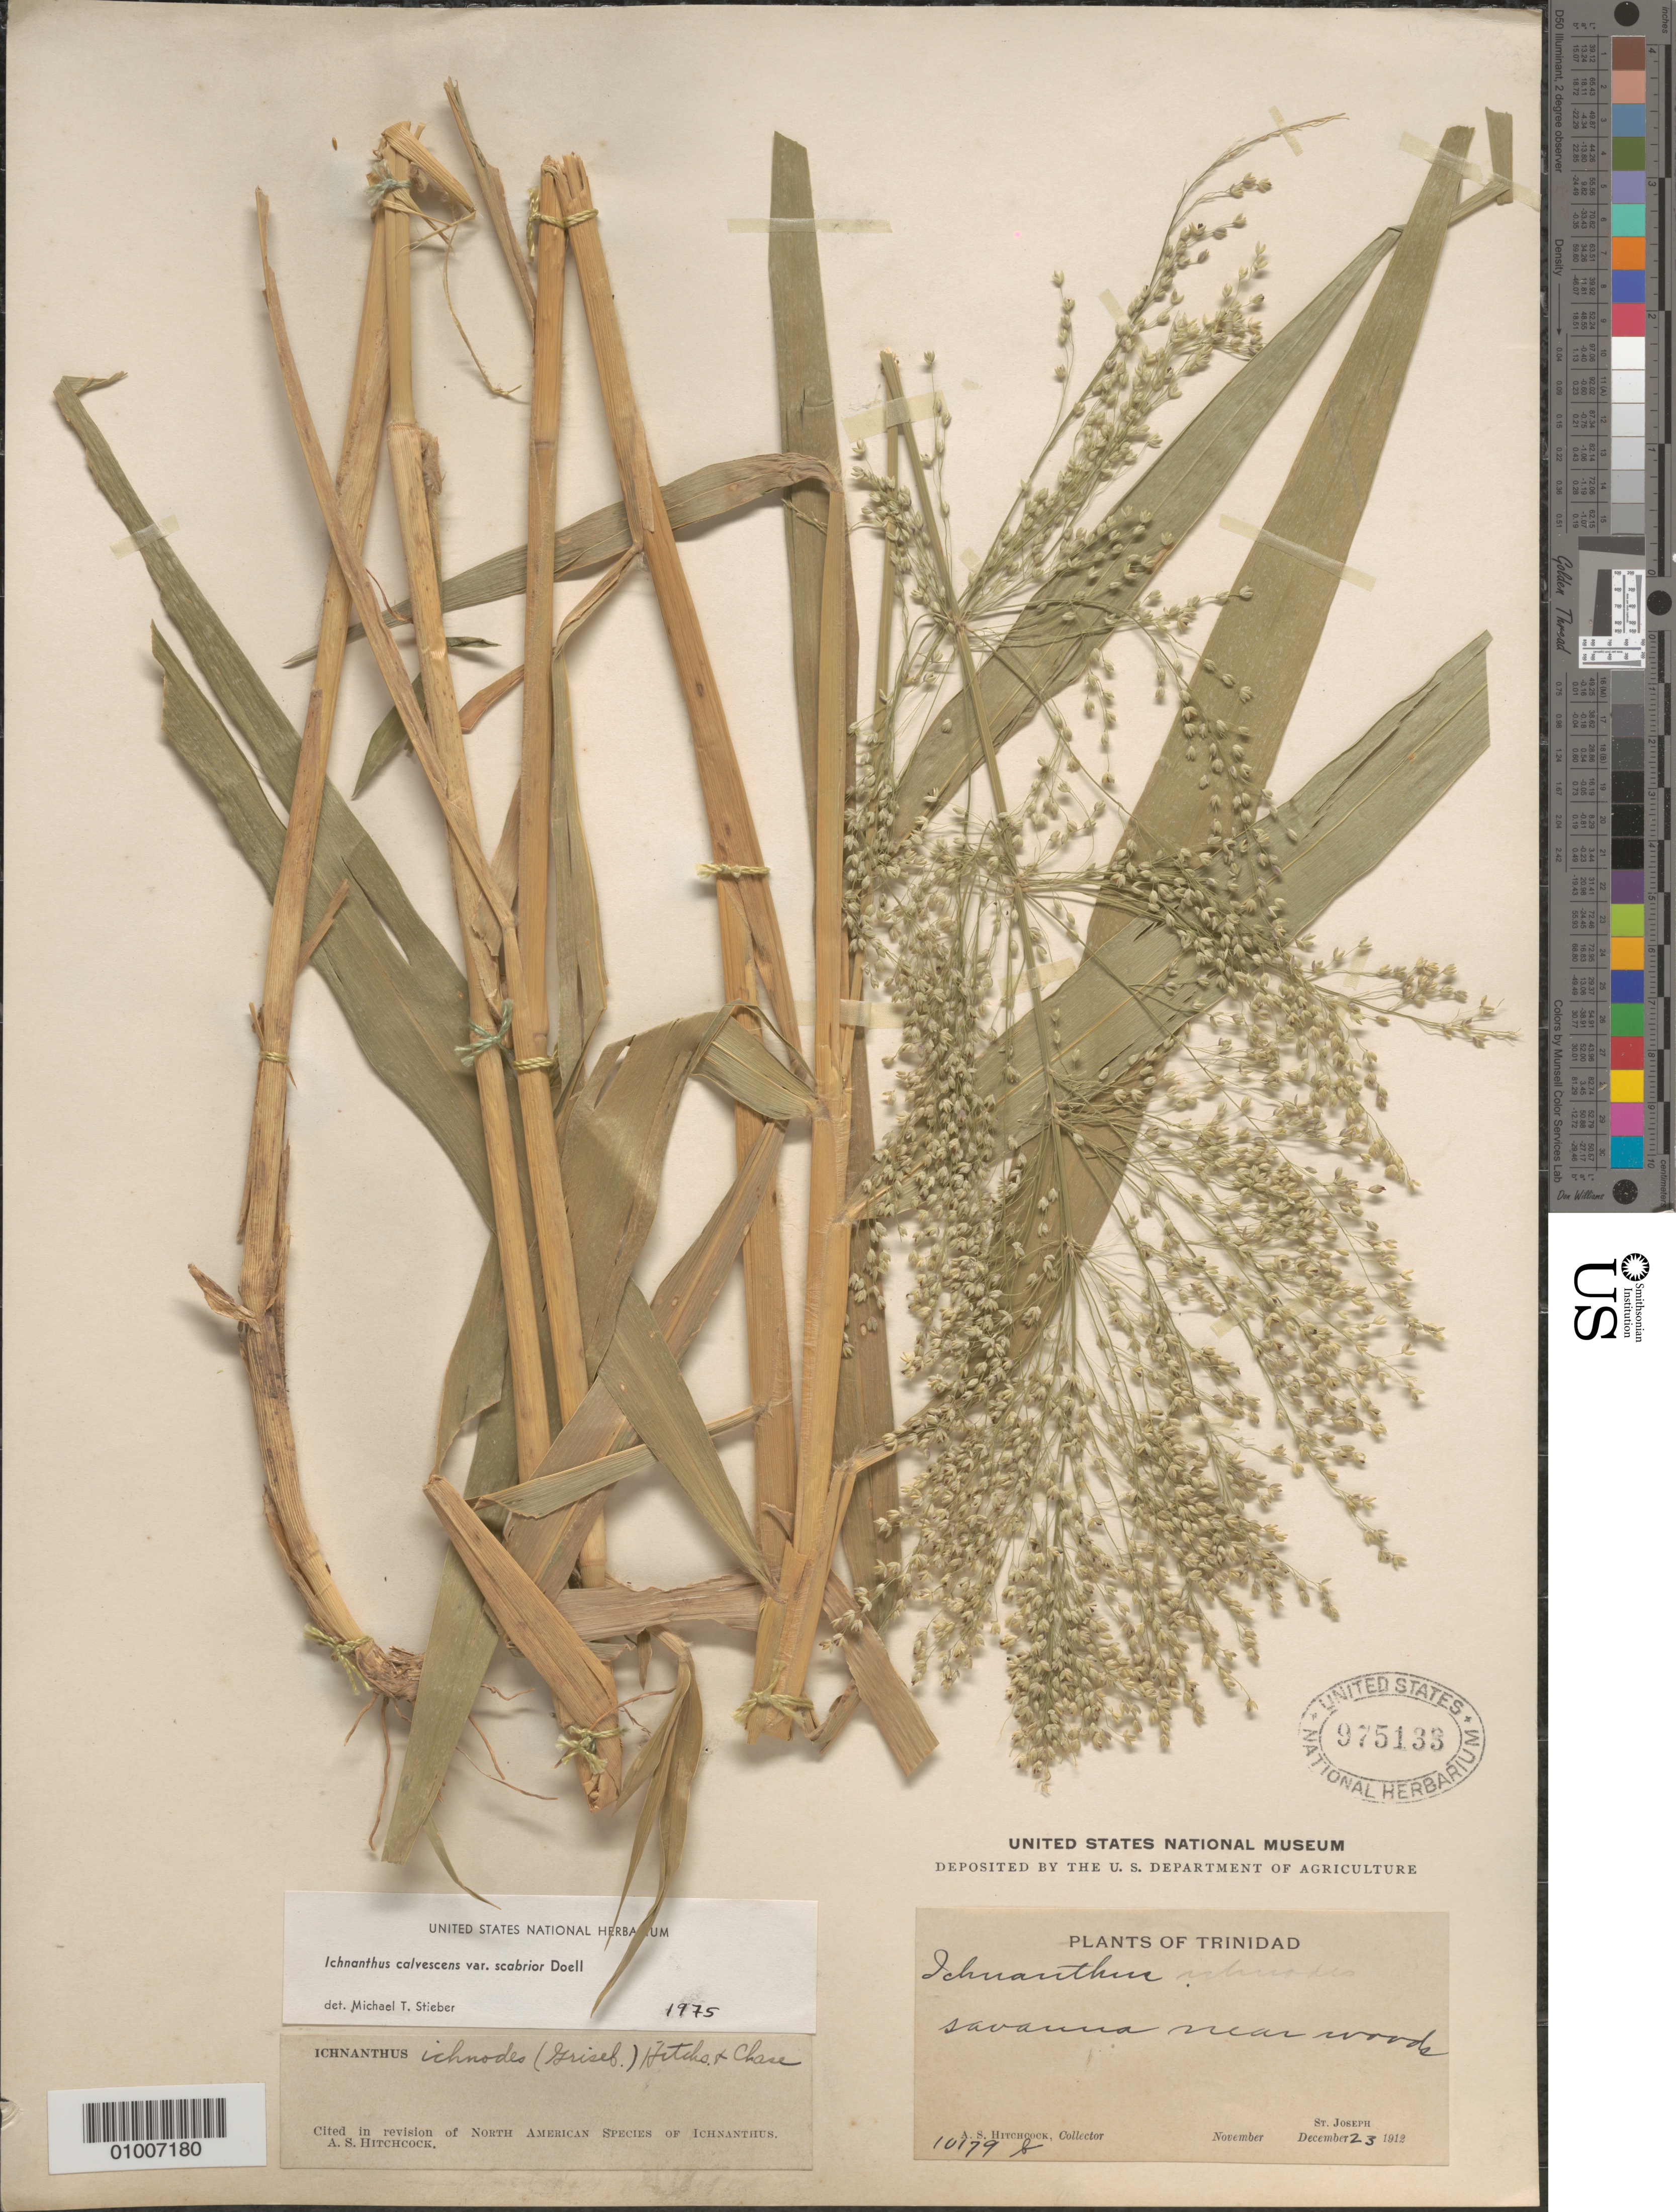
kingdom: Plantae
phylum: Tracheophyta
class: Liliopsida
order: Poales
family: Poaceae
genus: Ichnanthus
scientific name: Ichnanthus calvescens var. calvescens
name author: (Nees ex Trin.) Döll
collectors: A. S. Hitchcock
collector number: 10179b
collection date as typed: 23 Dec 1912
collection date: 1912-12-23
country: Trinidad and Tobago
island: Trinidad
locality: St. Joseph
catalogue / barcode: US 975133